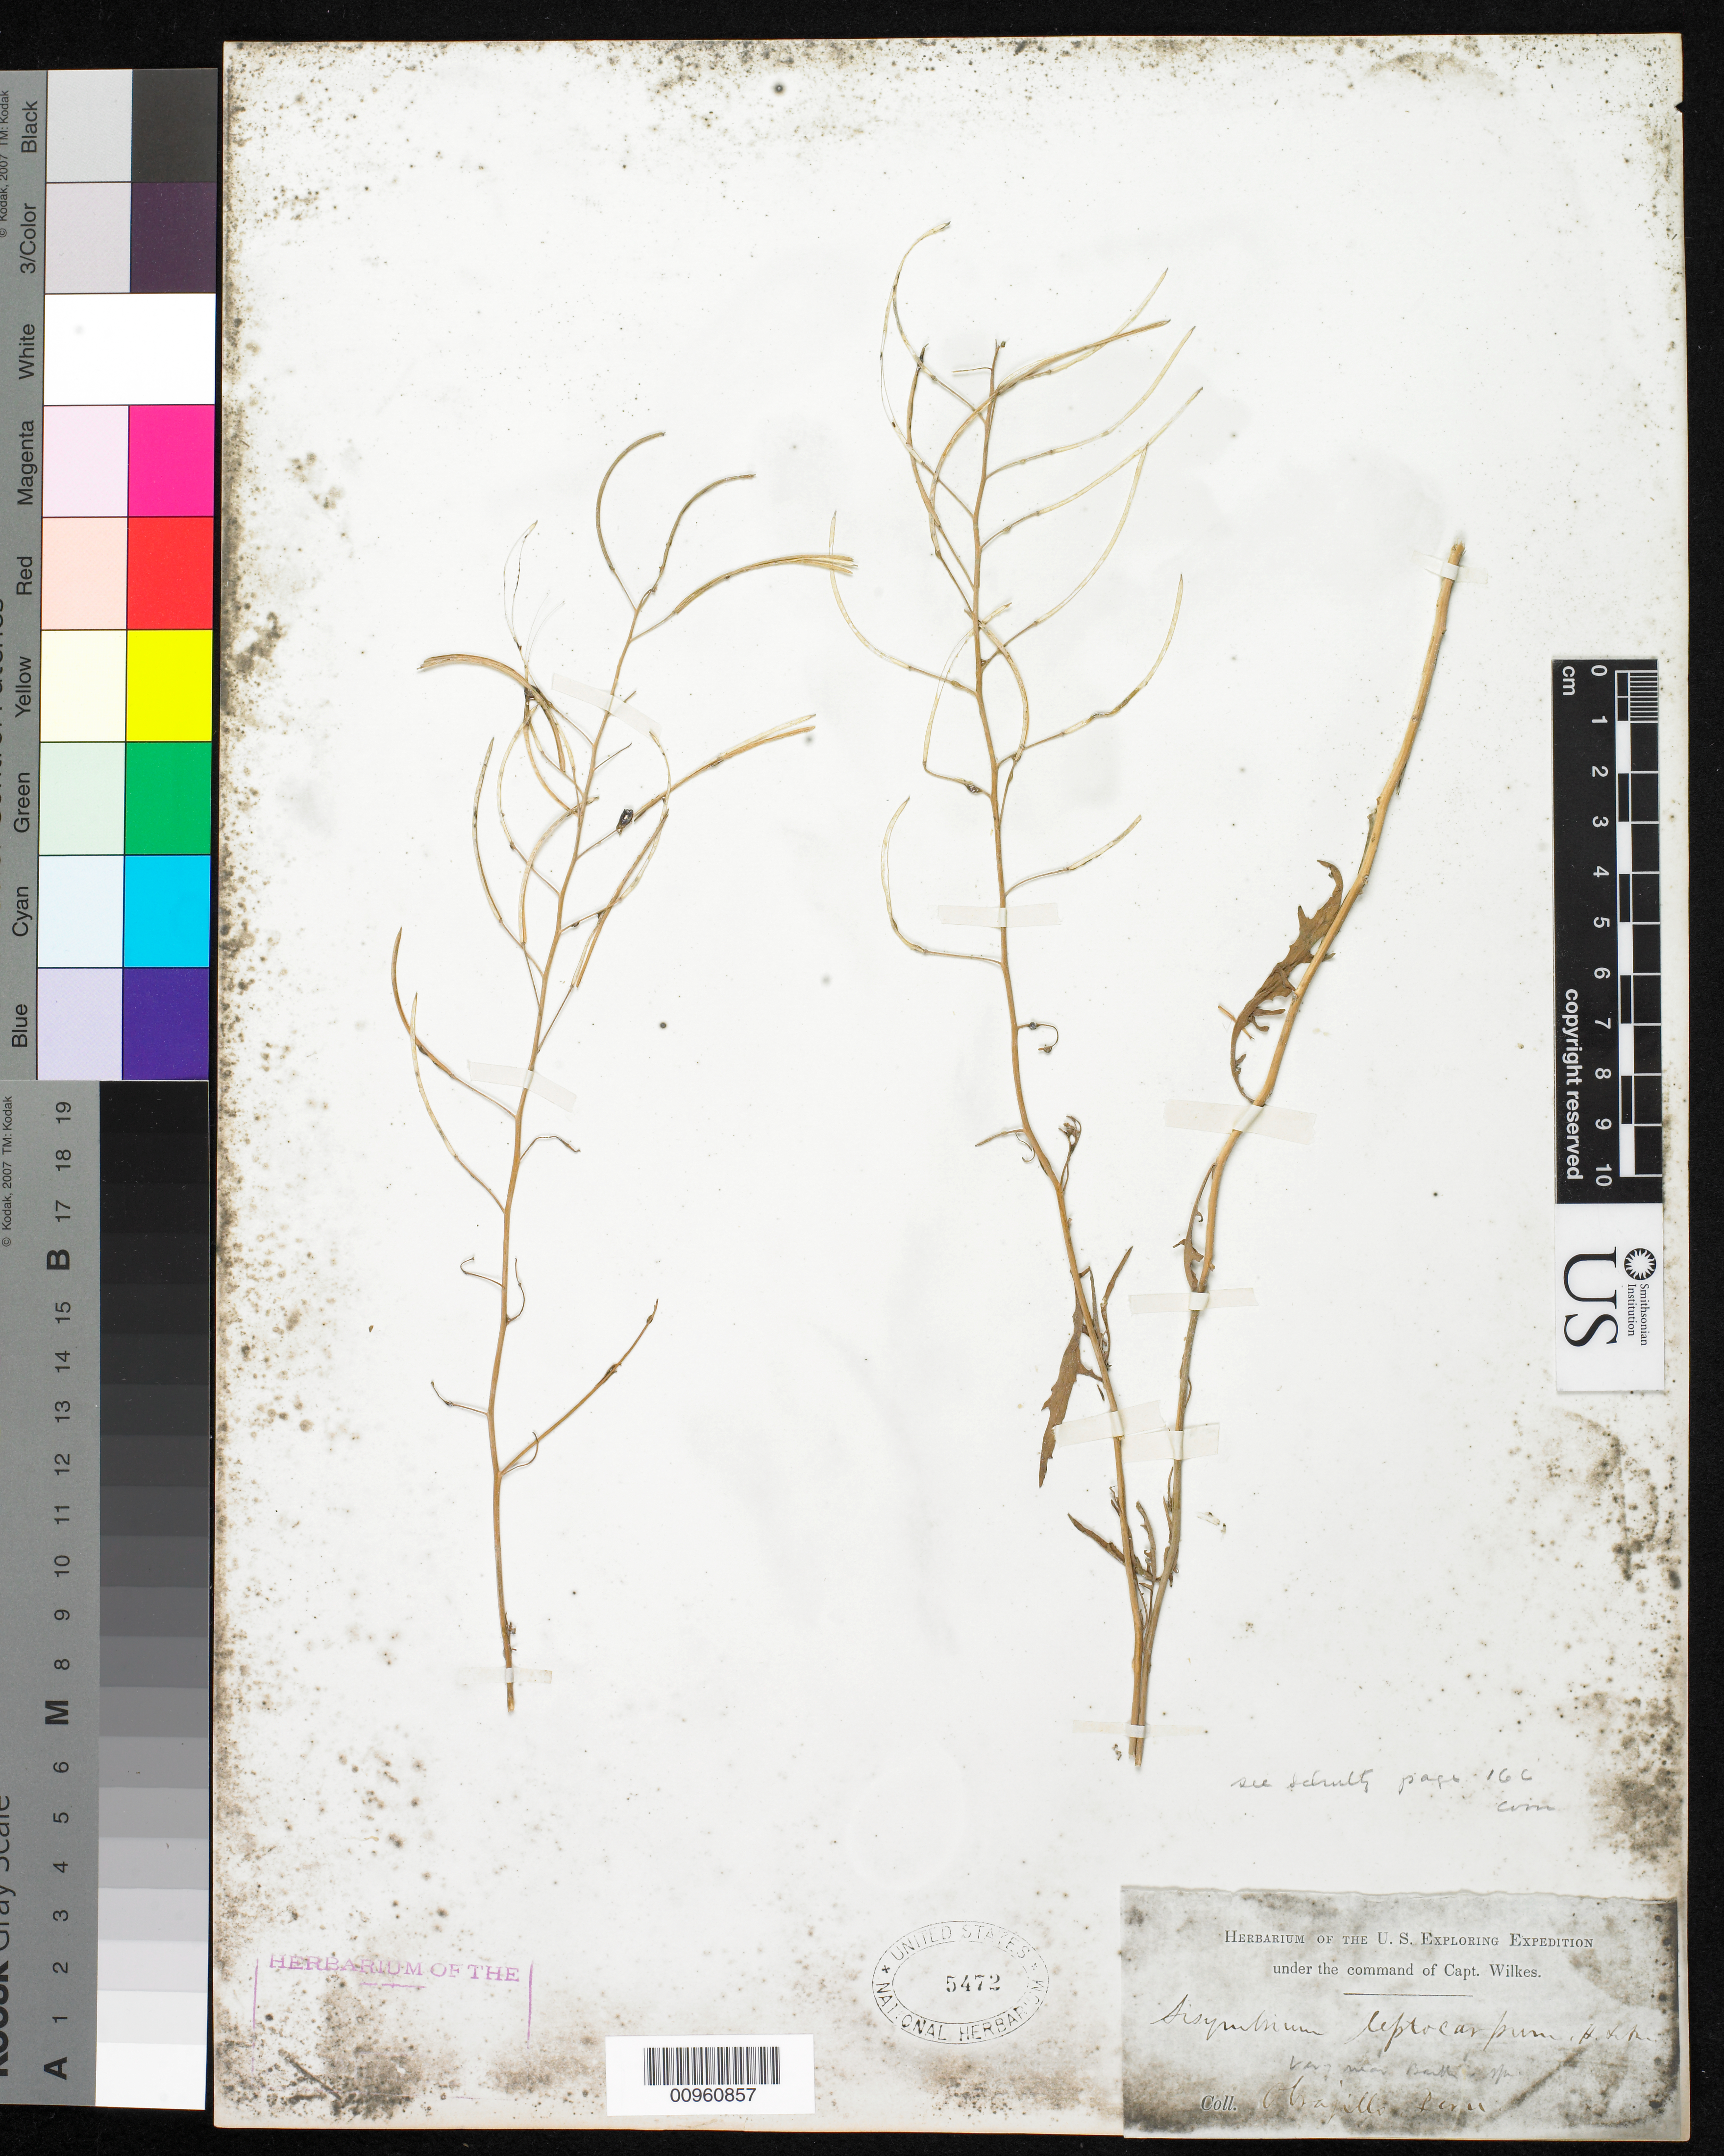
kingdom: Plantae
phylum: Tracheophyta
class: Magnoliopsida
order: Brassicales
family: Brassicaceae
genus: Sisymbrium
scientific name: Sisymbrium leptocarpum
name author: Hook. & Arn.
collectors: Wilkes Explor. Exped.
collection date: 1838/1842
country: Peru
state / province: Lima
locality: Obrajillo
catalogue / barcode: US 5472